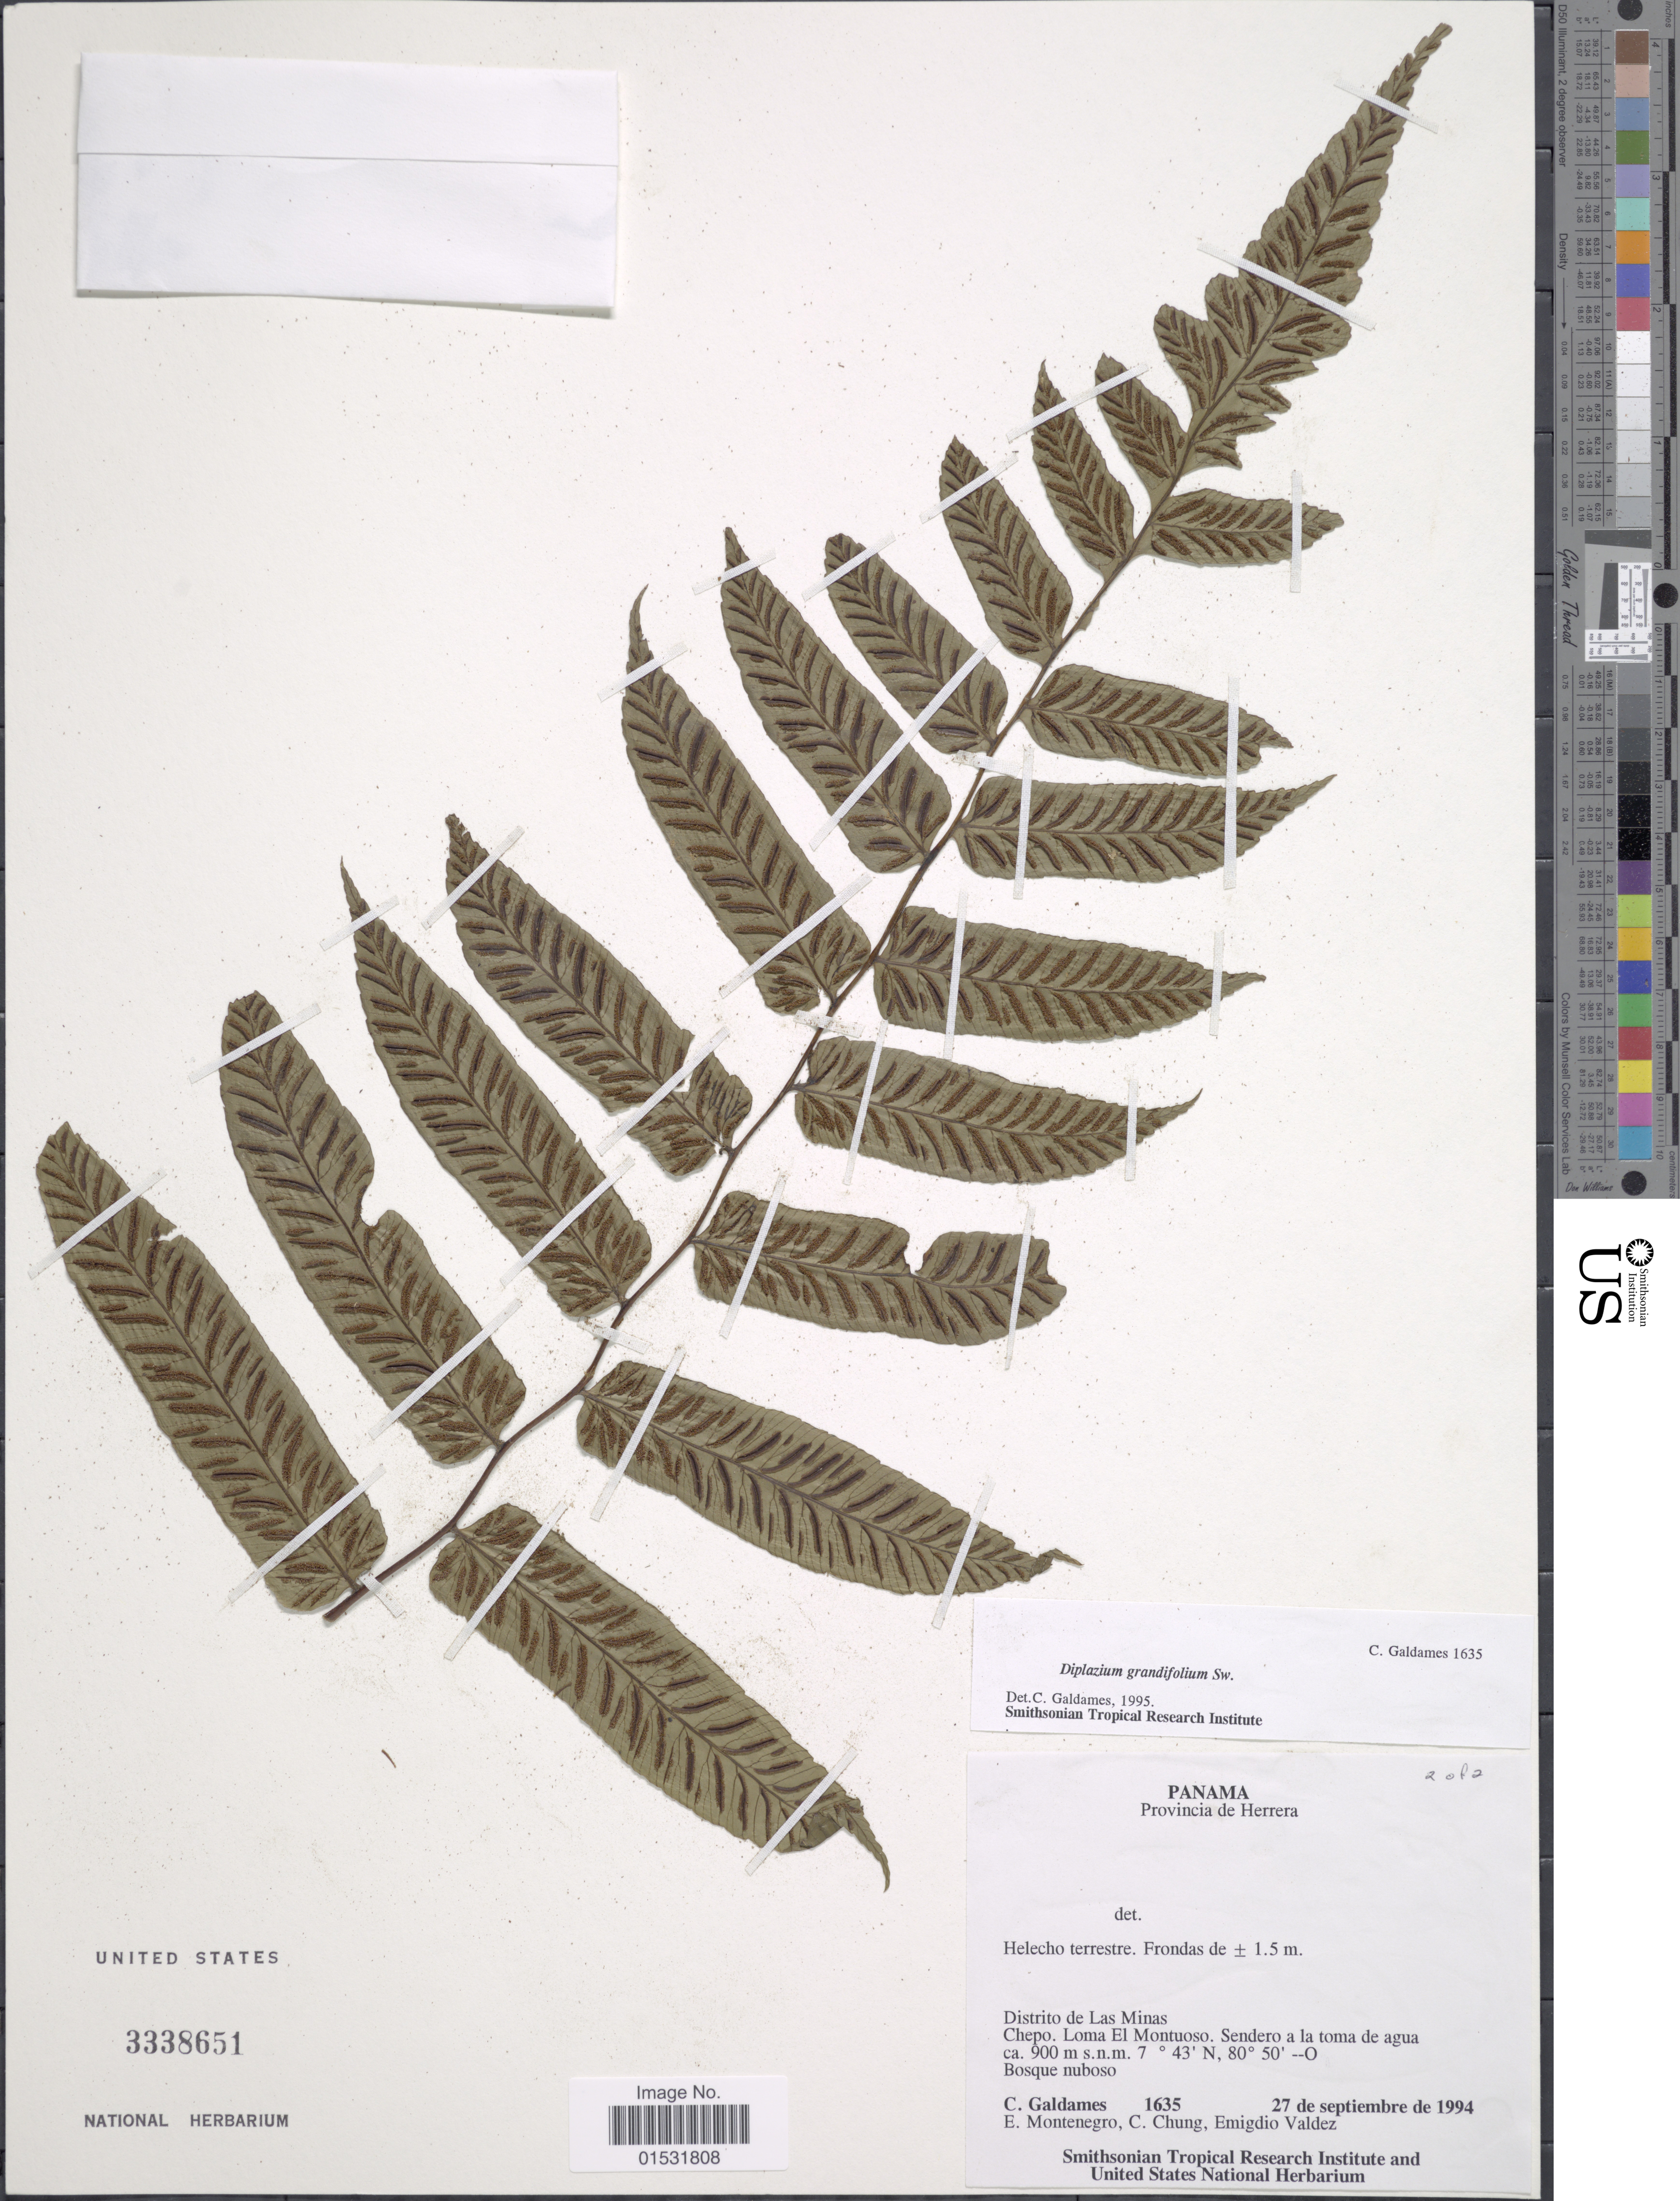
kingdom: Plantae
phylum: Tracheophyta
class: Polypodiopsida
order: Polypodiales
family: Athyriaceae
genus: Diplazium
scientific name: Diplazium grandifolium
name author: Sw.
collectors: C. Galdames, E. Montenegro, C. Chung & E. Valdez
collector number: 1635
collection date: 1994-09-27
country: Panama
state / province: Herrera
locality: Distrito de Las Minas. Chepo. Loma El Montuoso.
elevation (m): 900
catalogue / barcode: US 3338651